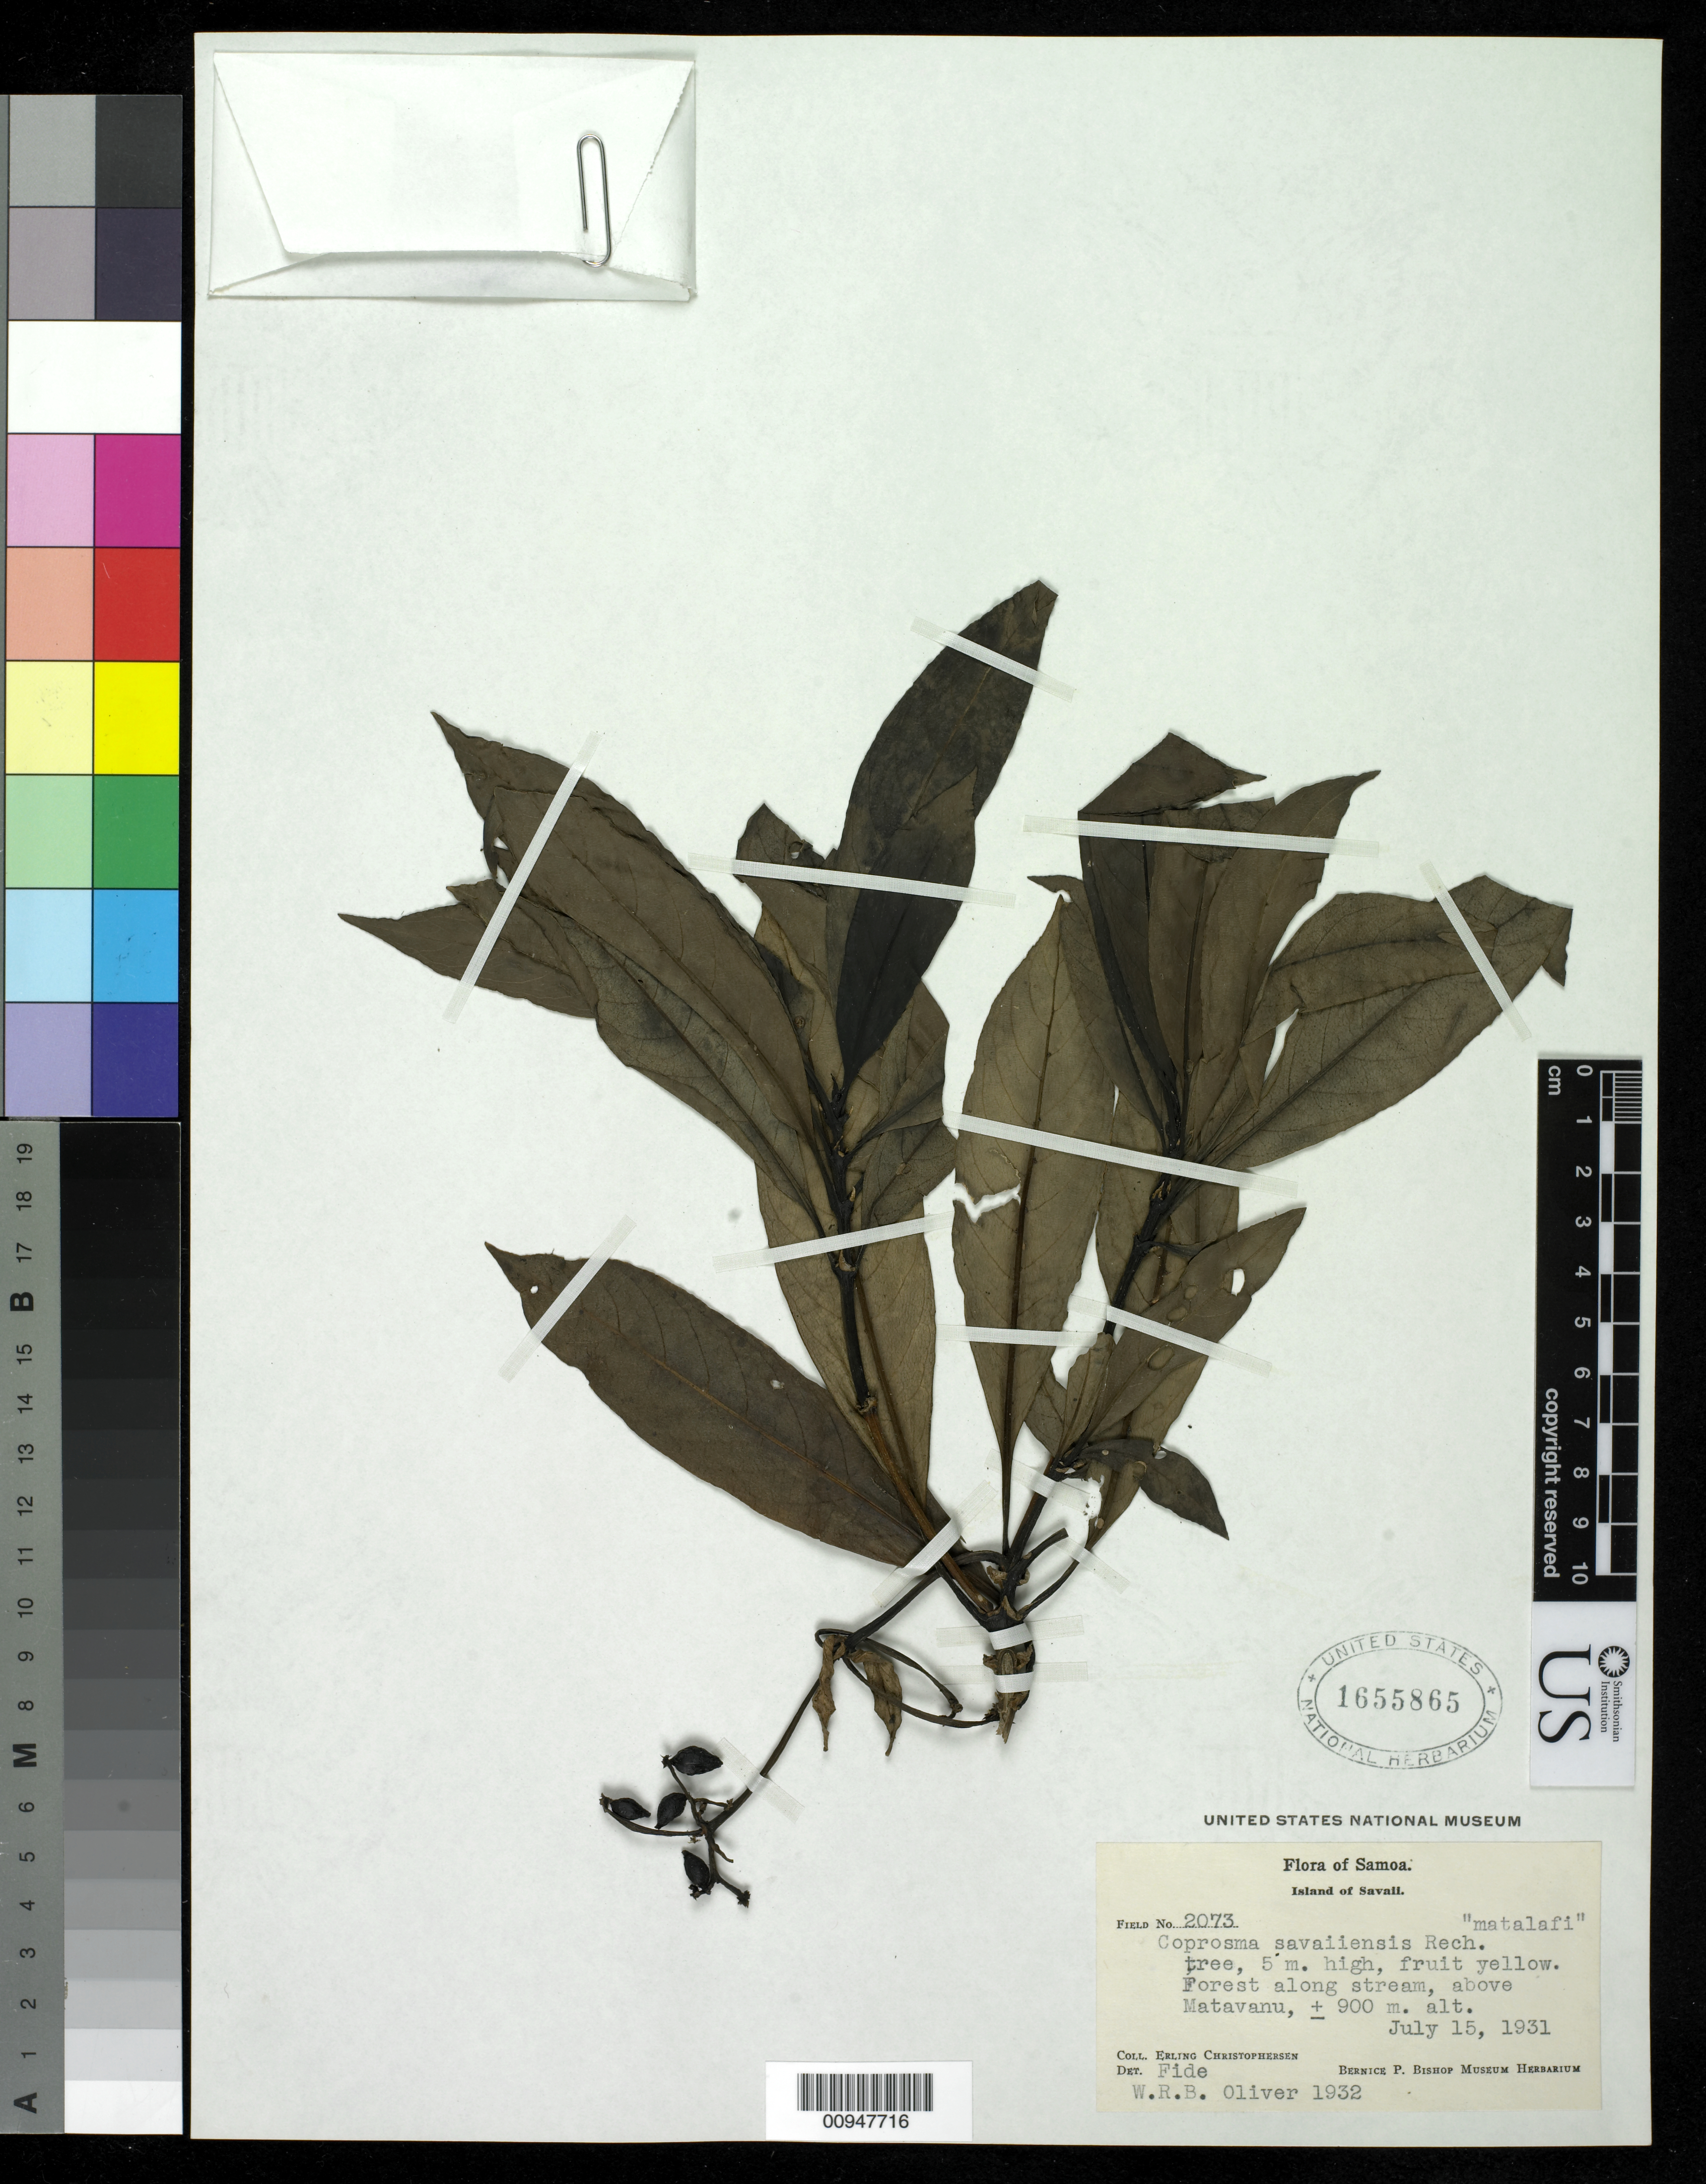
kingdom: Plantae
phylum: Tracheophyta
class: Magnoliopsida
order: Gentianales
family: Rubiaceae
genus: Coprosma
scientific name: Coprosma savaiiensis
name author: Rech.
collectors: E. Christophersen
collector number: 2073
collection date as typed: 15 Jul 1931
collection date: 1931-07-15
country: Samoa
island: Savai'i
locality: Matavanu, forest along stream above Matavanu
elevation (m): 900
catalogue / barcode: US 1655865